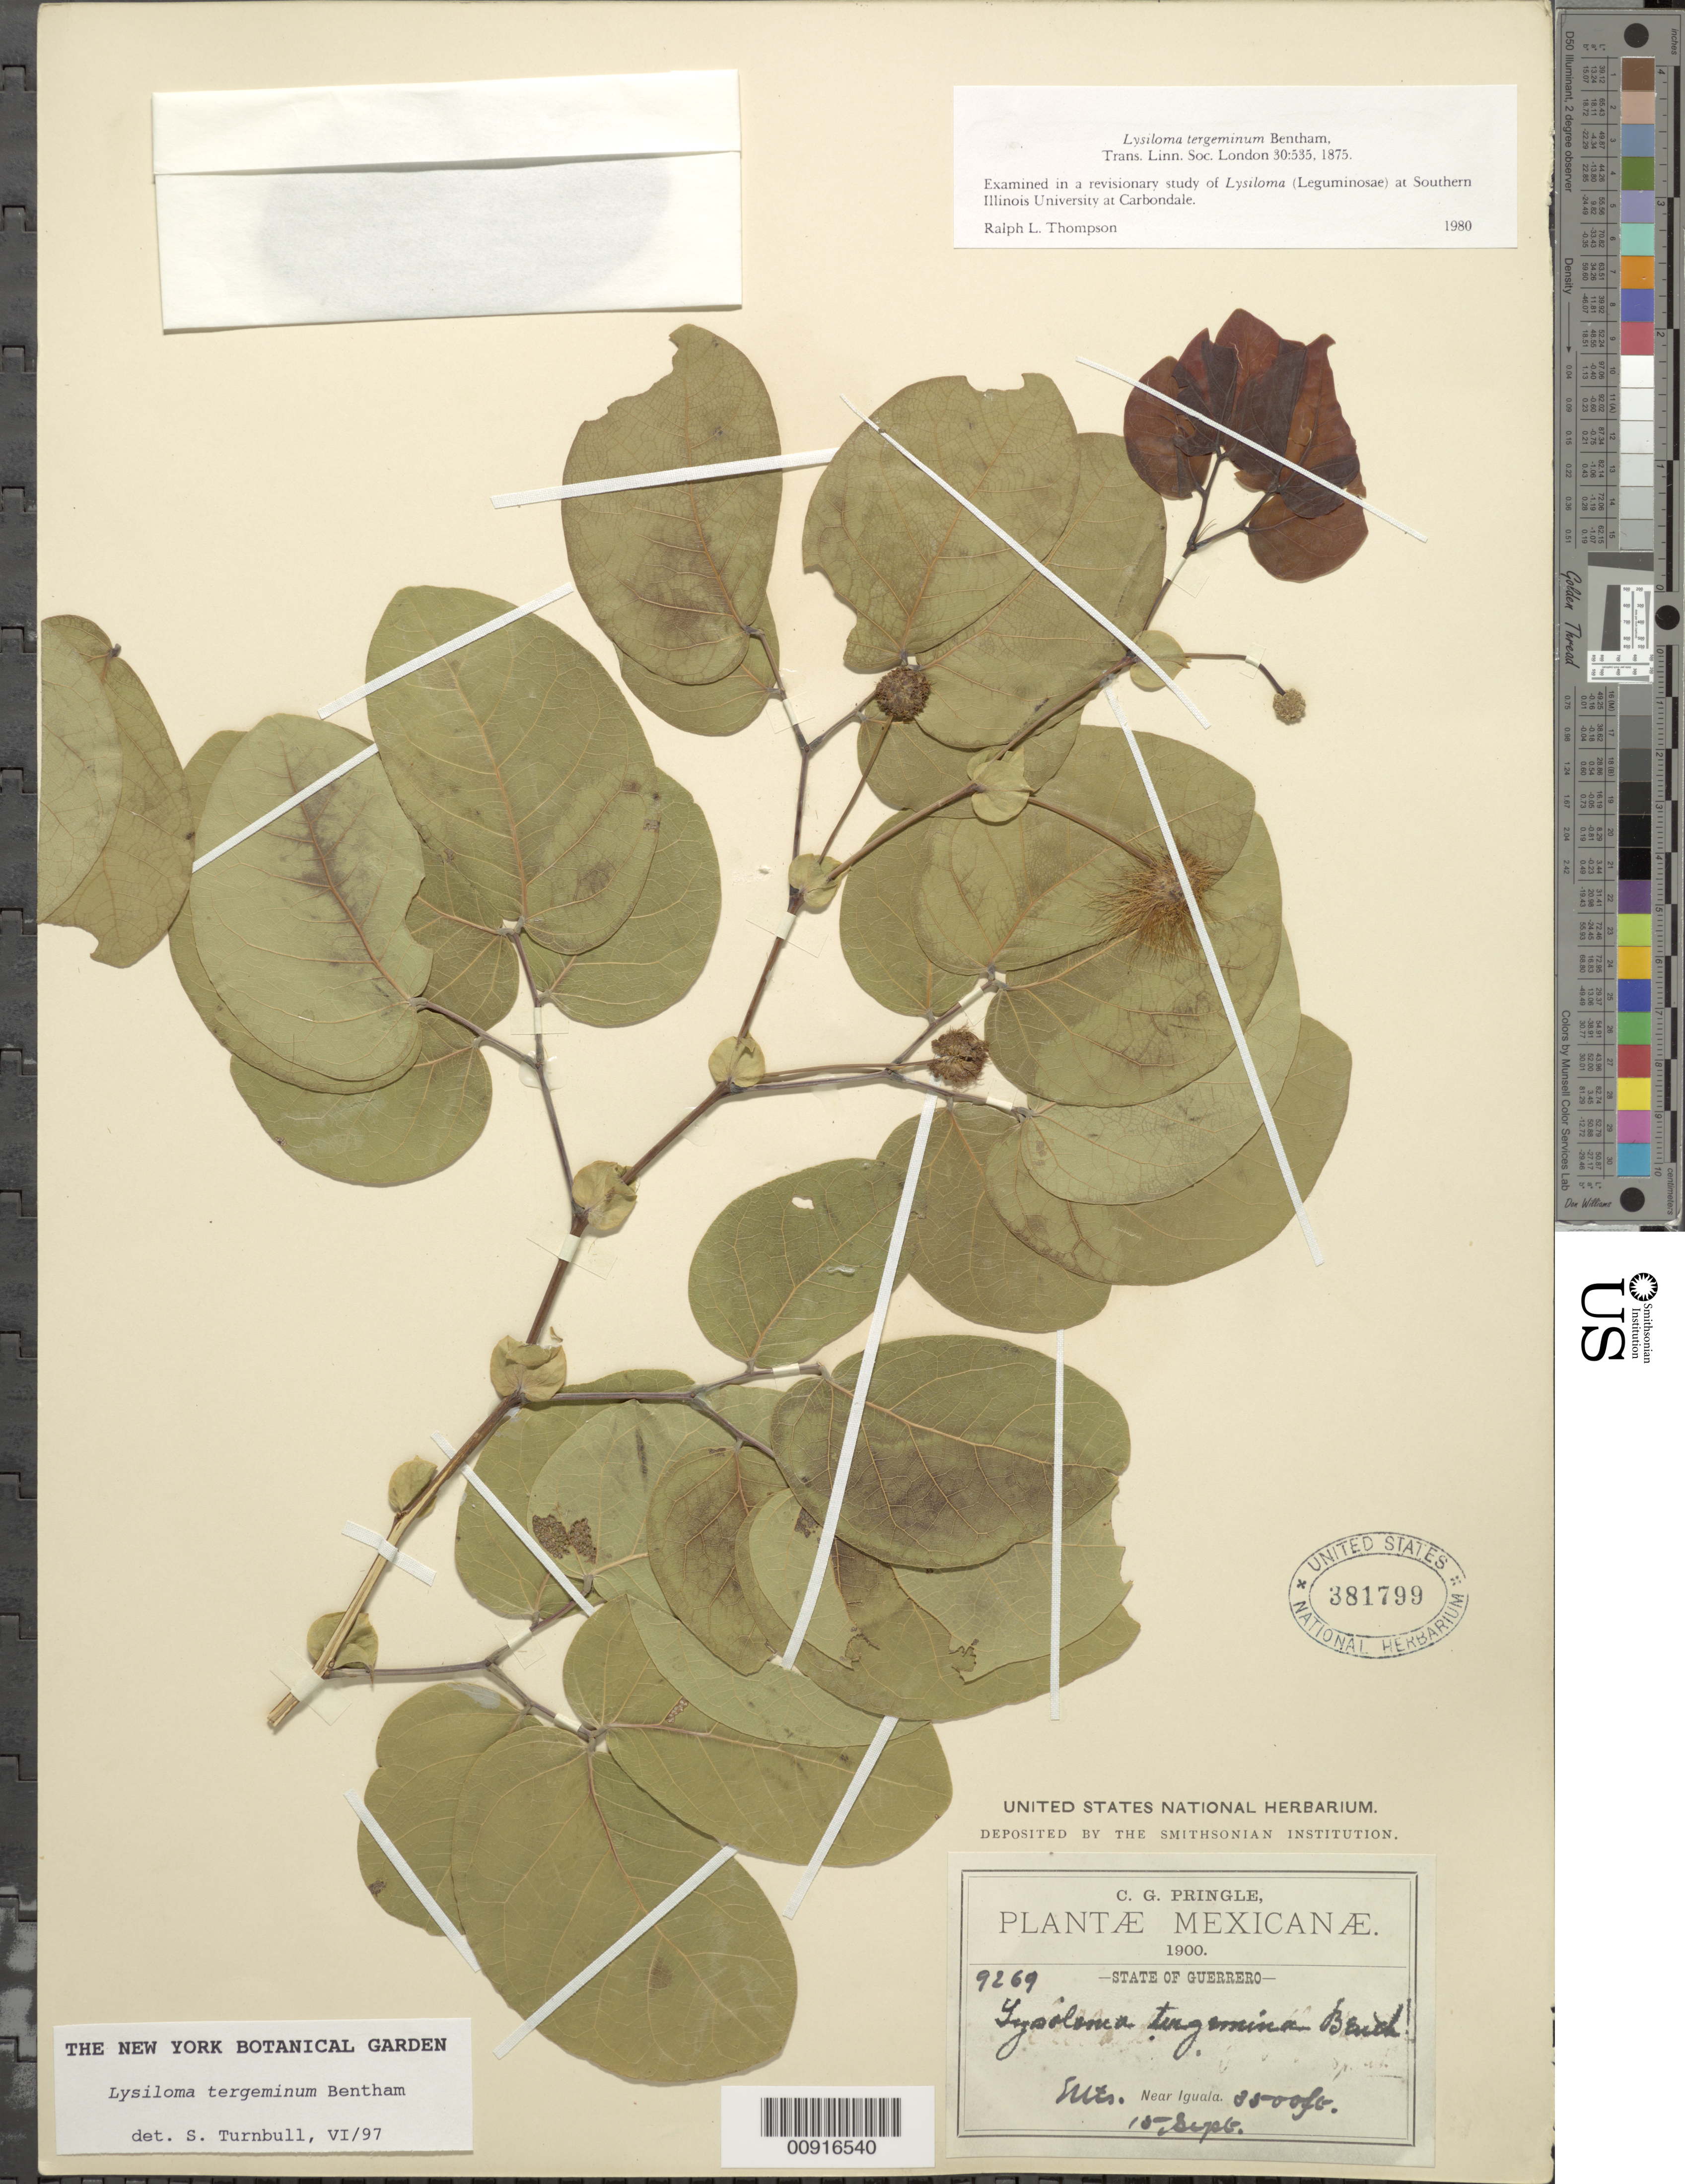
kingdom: Plantae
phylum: Tracheophyta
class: Magnoliopsida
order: Fabales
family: Fabaceae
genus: Lysiloma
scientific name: Lysiloma tergeminum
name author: Benth.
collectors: C. G. Pringle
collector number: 9269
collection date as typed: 15 Sep 1900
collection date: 1900-09-15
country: Mexico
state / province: Guerrero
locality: Near Iguala, State of Guerrero.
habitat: Mountains.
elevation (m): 1067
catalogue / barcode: US 381799